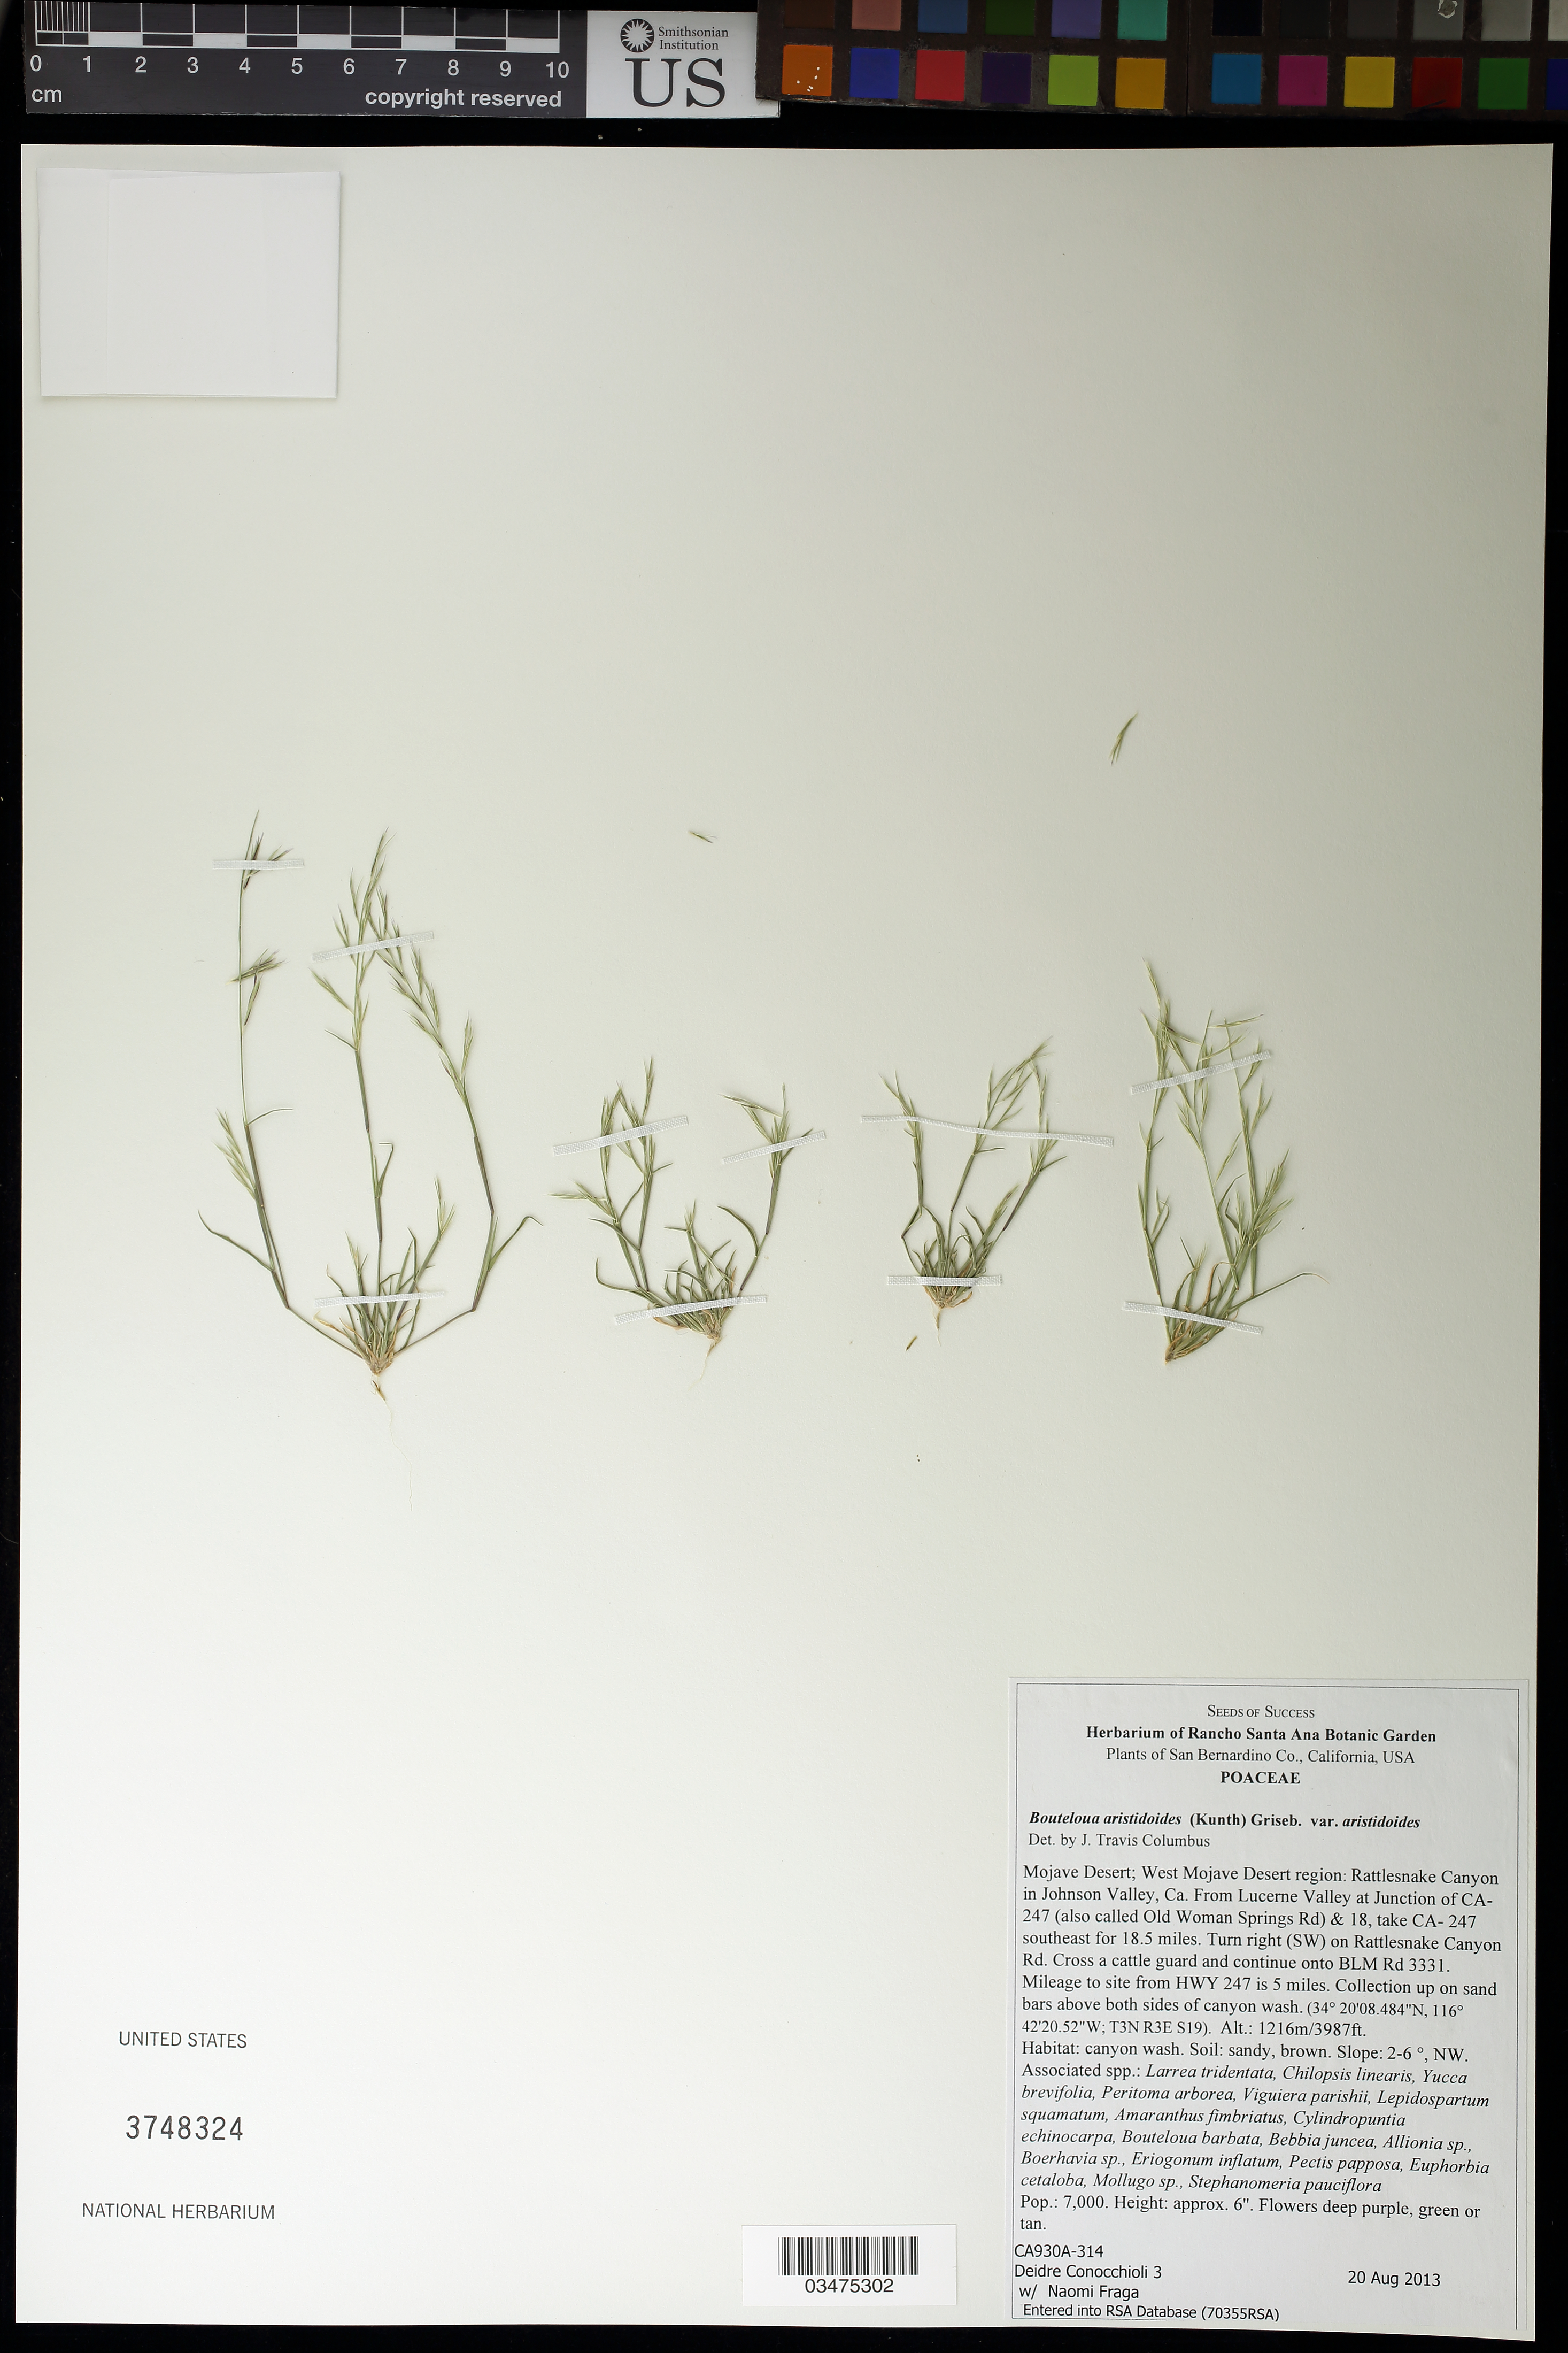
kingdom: Plantae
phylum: Tracheophyta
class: Liliopsida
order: Poales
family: Poaceae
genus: Bouteloua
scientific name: Bouteloua aristidoides var. aristidoides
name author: (Kunth) Griseb.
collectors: D. Conocchioli & N. Fraga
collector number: CA930A-314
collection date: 2013-08-20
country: United States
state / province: California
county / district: San Bernardino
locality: West Mojave Desert Region; Rattlesnake canyon in Johnson Valley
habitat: Canyon wash. Soil: sandy, brown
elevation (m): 1216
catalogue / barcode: US 3748324